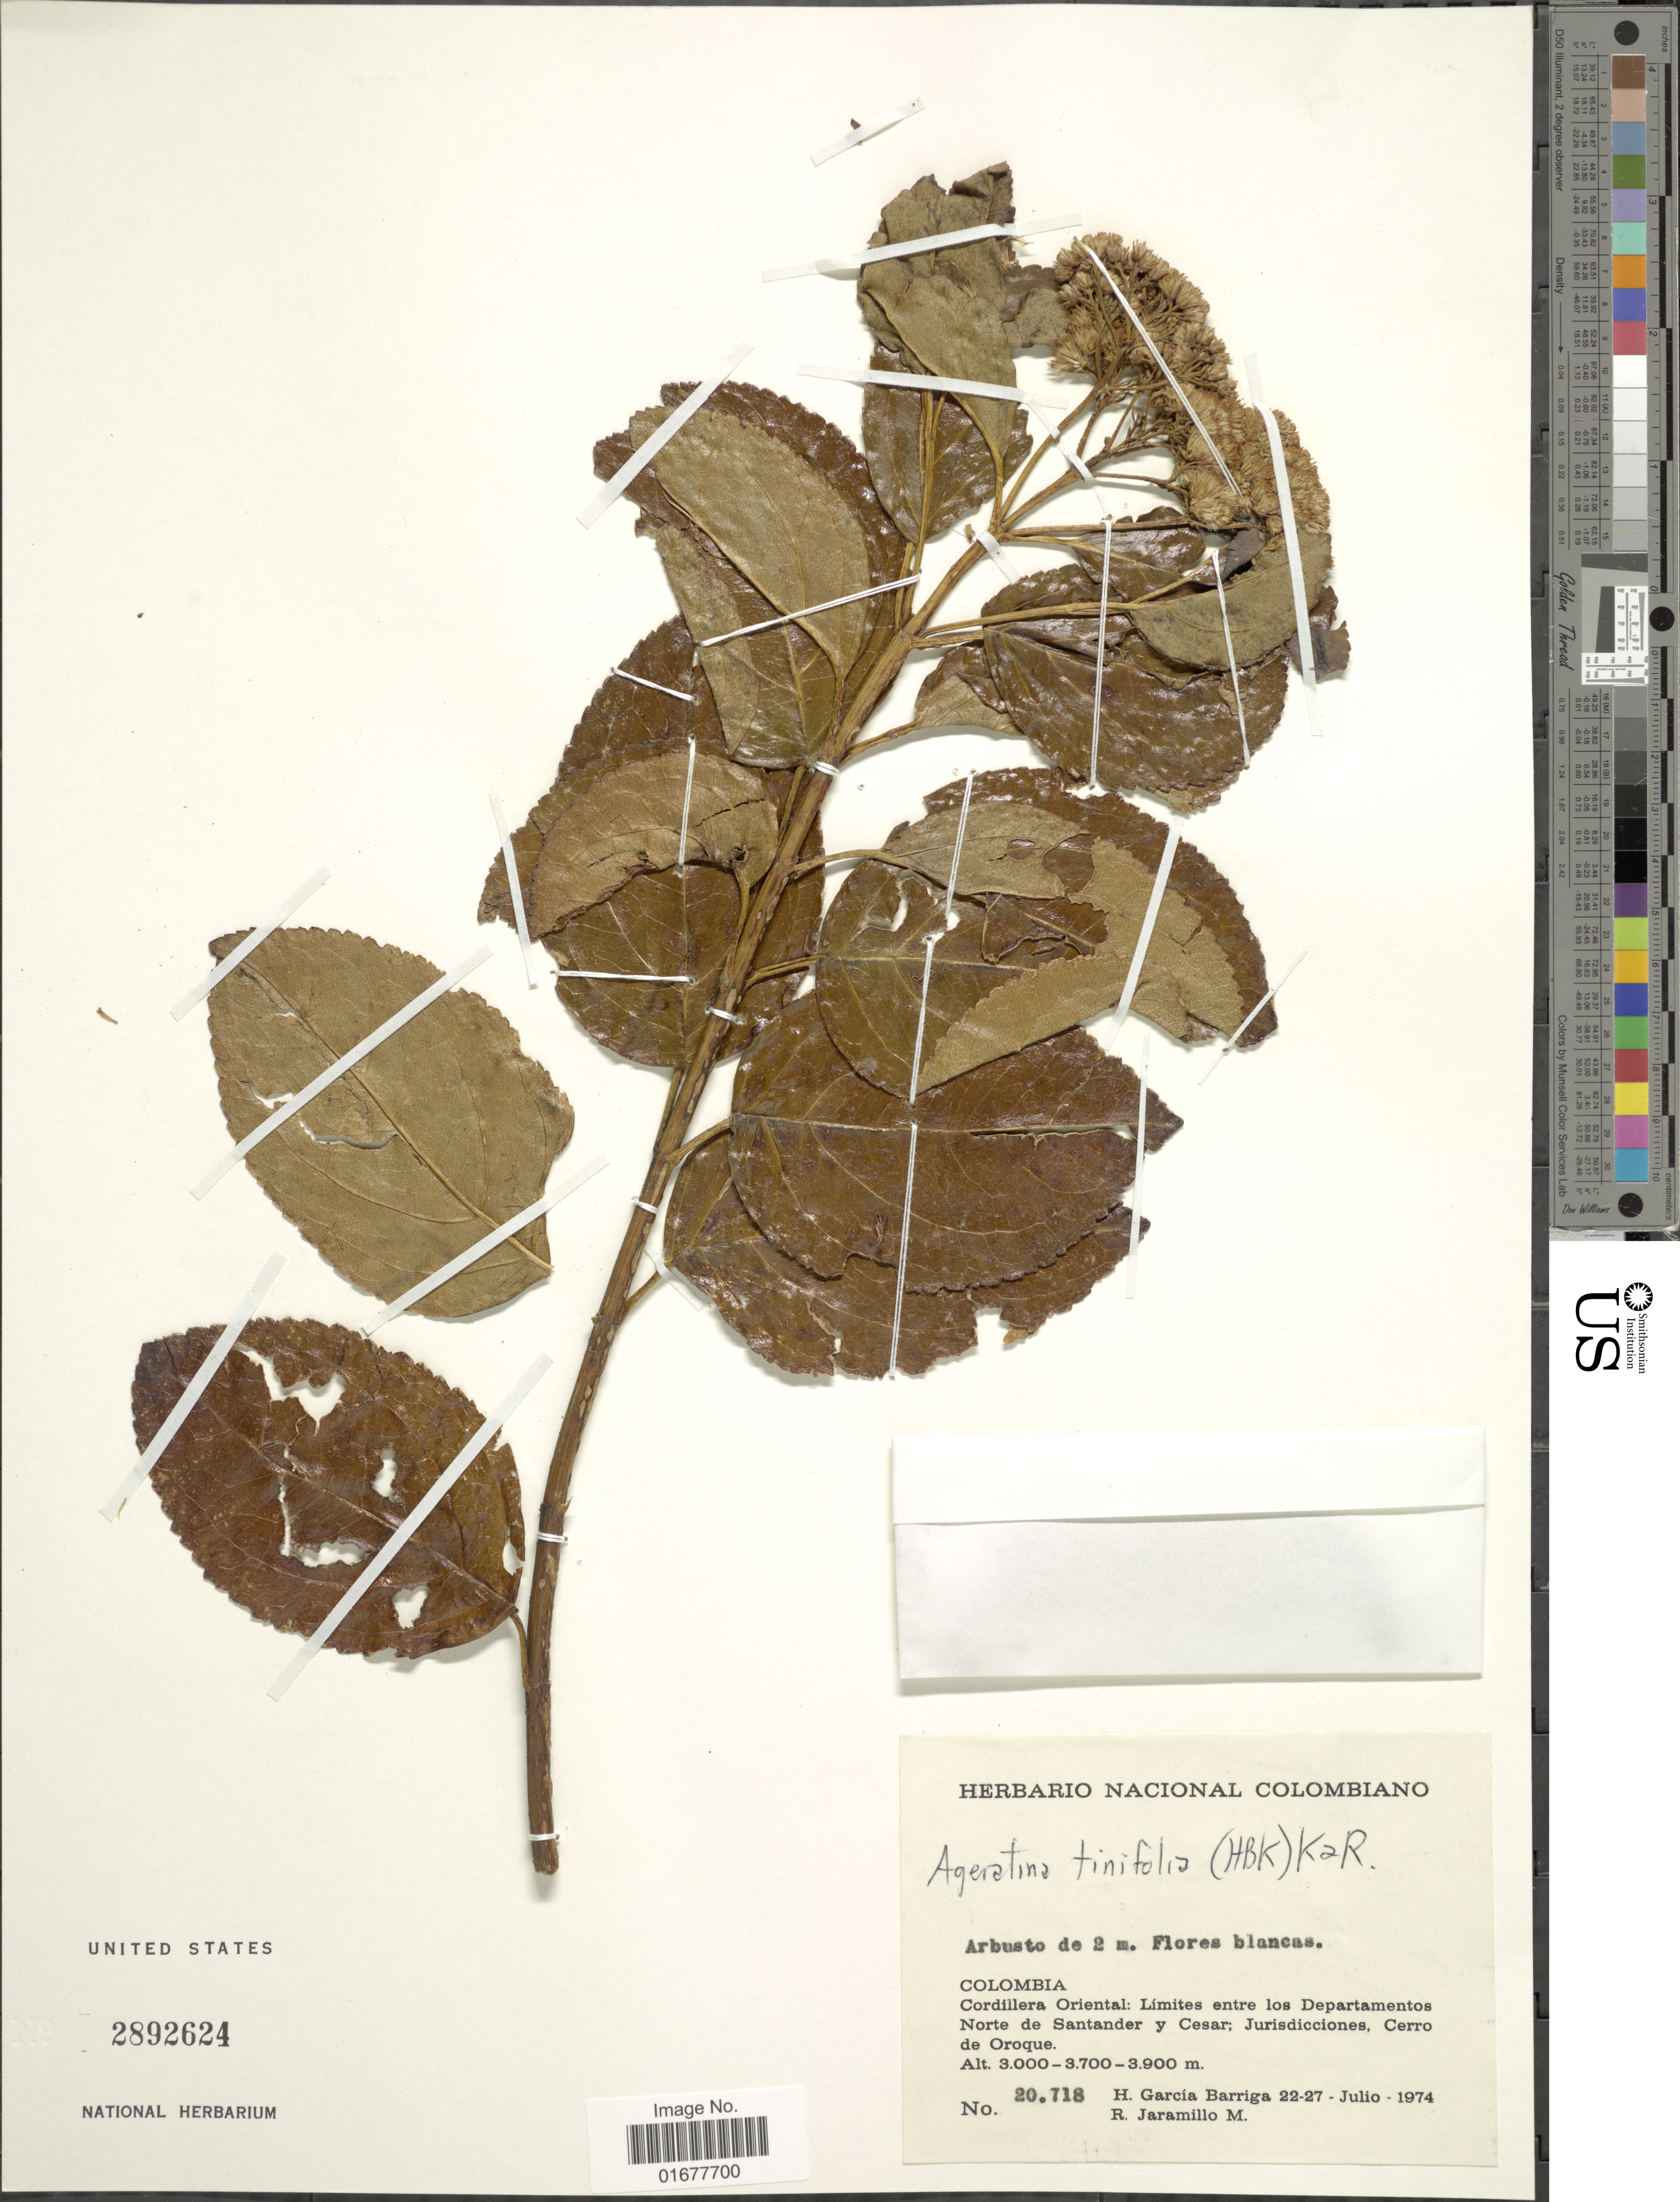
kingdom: Plantae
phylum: Tracheophyta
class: Magnoliopsida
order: Asterales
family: Asteraceae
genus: Ageratina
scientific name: Ageratina tinifolia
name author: (Kunth) R.M. King & H. Rob.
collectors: H. García Barriga & R. Jaramillo M.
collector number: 20718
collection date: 1974-07-22/1974-07-27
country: Colombia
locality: Cordillera Oriental: Limites entre los Departamentos Norte de Santander y Cesar; Cerro de Oroque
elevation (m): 3000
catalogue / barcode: US 2892624